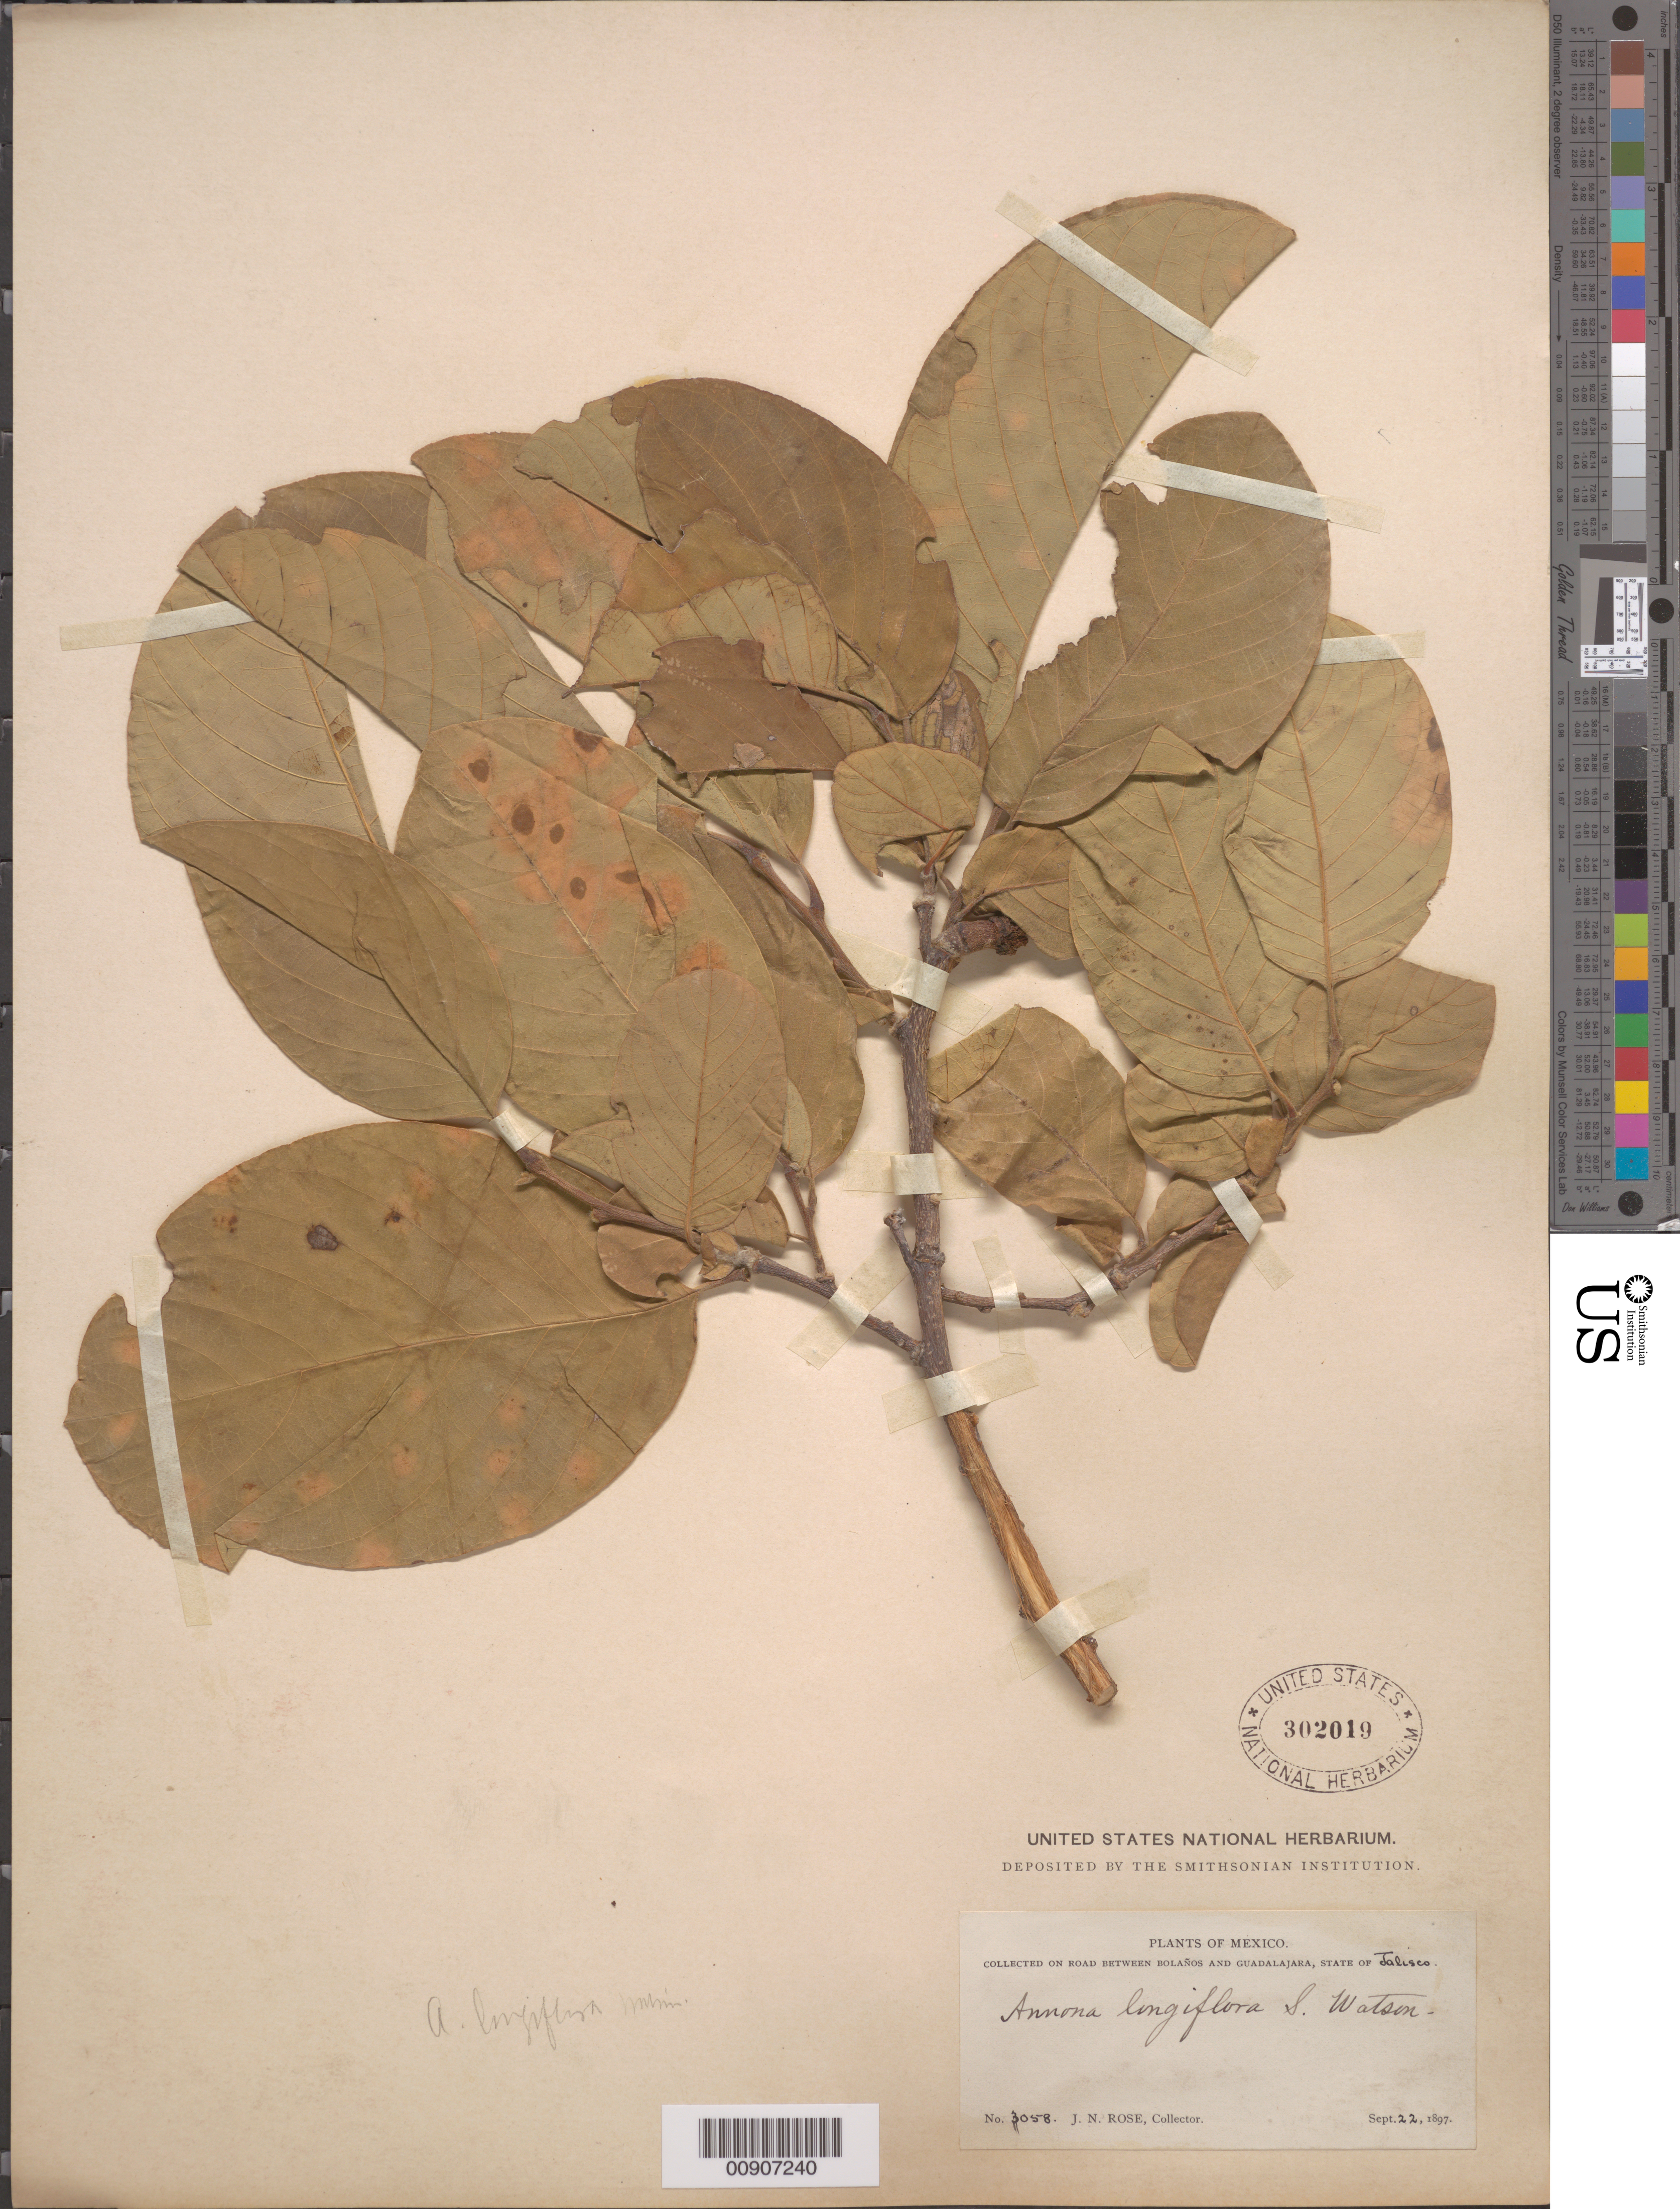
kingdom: Plantae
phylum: Tracheophyta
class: Magnoliopsida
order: Magnoliales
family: Annonaceae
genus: Annona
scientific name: Annona longiflora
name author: S. Watson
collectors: J. N. Rose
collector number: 3058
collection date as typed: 22 Sep 1897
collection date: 1897-09-22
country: Mexico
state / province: Jalisco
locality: On road between Bolaños and Guadalajara, State of Jalisco.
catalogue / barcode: US 302019